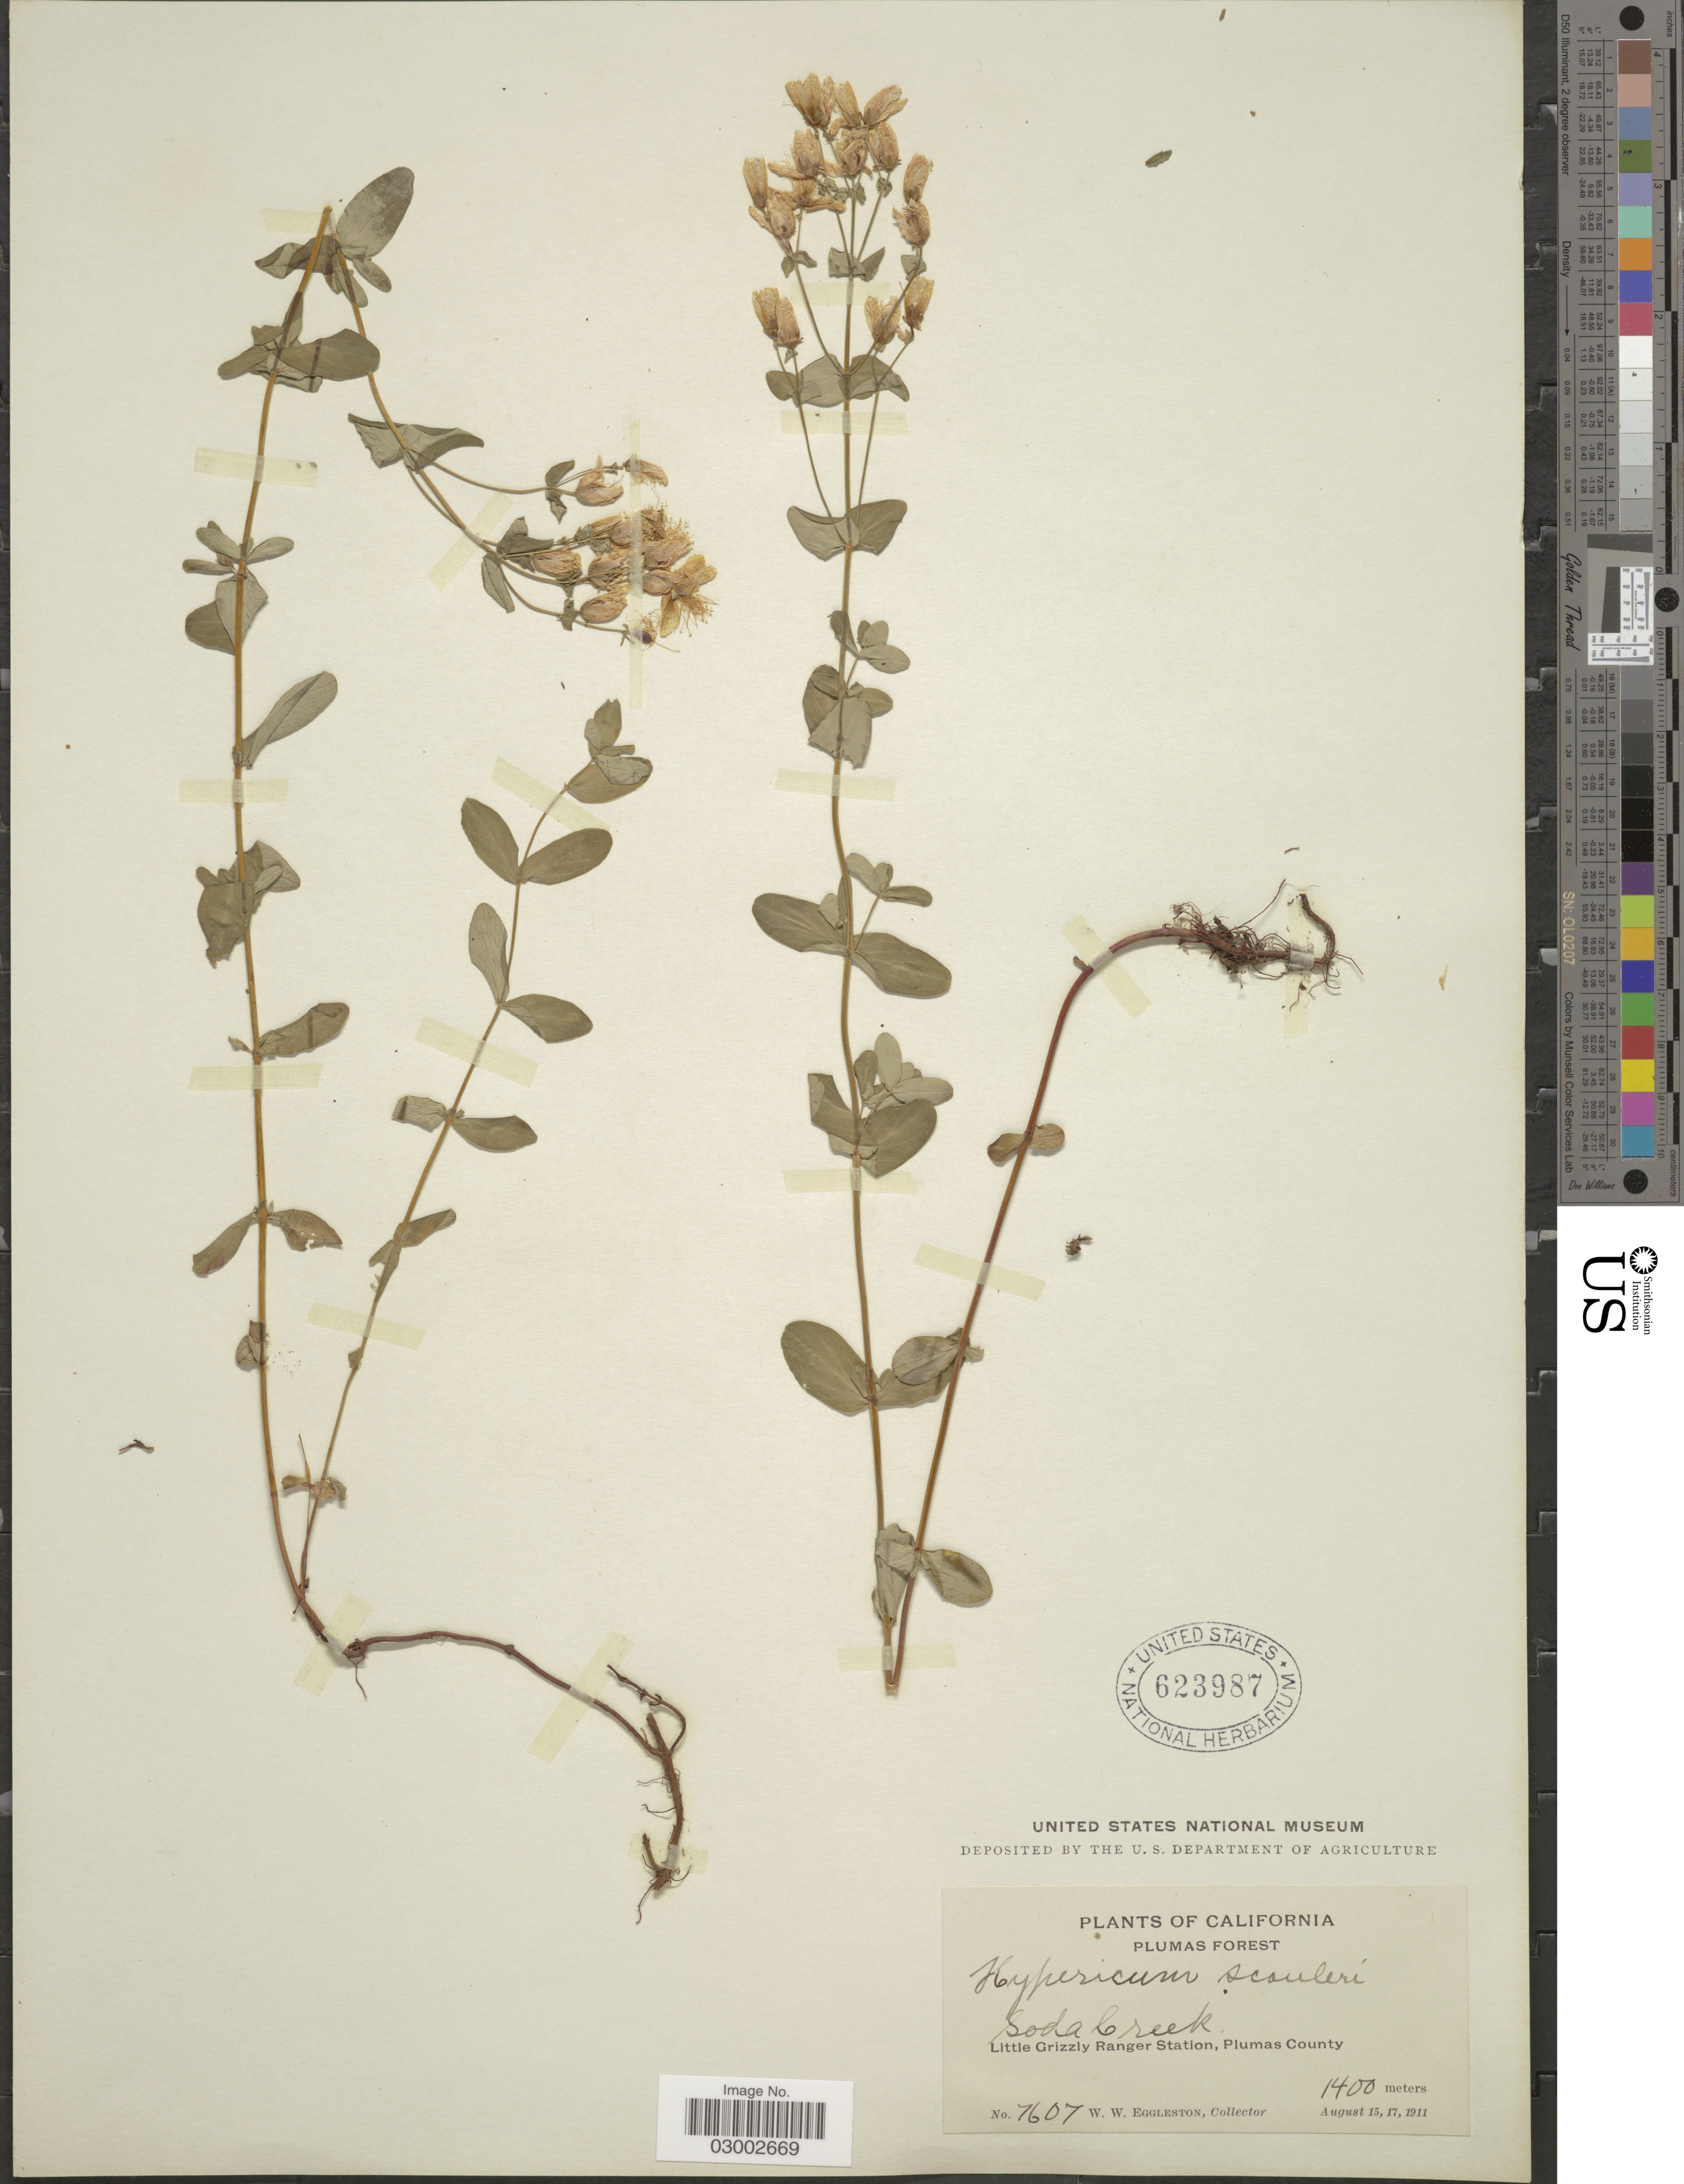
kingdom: Plantae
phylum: Tracheophyta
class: Magnoliopsida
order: Malpighiales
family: Hypericaceae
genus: Hypericum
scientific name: Hypericum scouleri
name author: Hook.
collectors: W. W. Eggleston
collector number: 7607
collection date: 1911-08-15/1911-08-17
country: United States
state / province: California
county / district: Plumas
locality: Plumas Forest. Soda Creek. Little Grizzly Ranger Station, Plumas County.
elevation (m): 1400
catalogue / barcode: US 623987